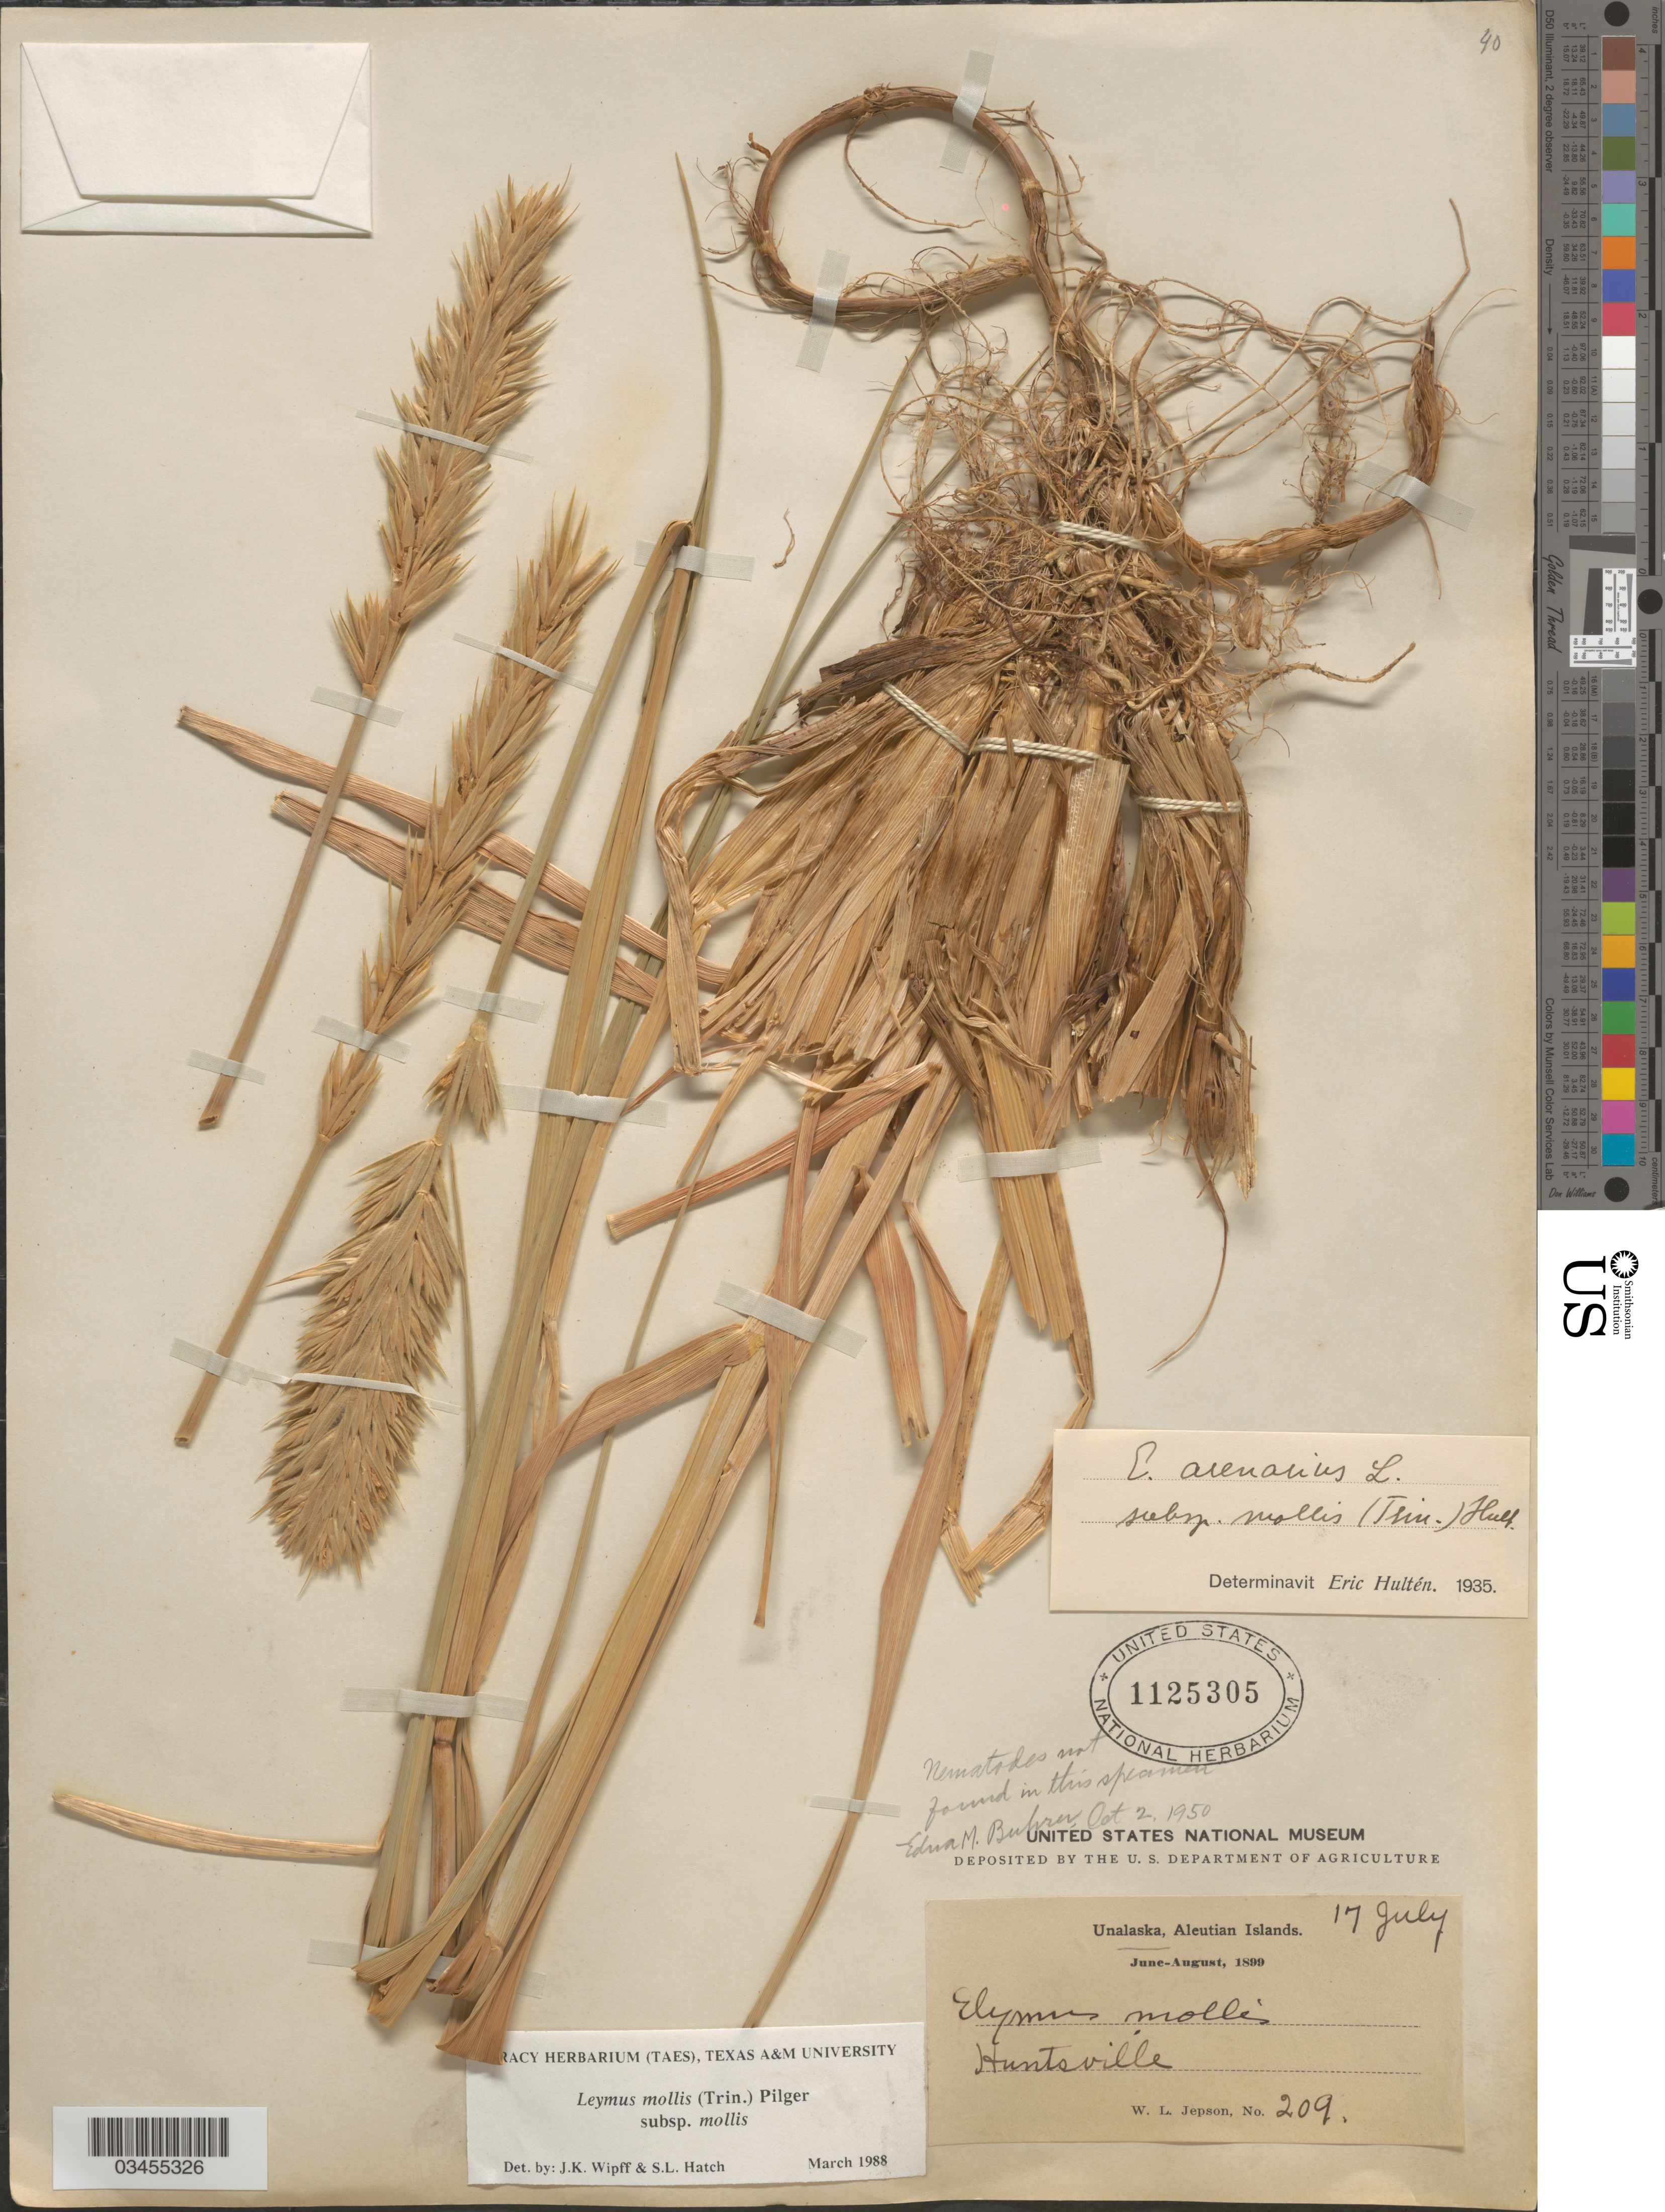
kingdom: Plantae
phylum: Tracheophyta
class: Liliopsida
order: Poales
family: Poaceae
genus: Leymus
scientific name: Leymus mollis subsp. mollis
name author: (Trin.) Pilg.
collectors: W. L. Jepson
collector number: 209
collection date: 1899-07-17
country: United States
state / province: Alaska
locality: Unalaska, Aleutian Islands. Huntsville.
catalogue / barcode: US 1125305